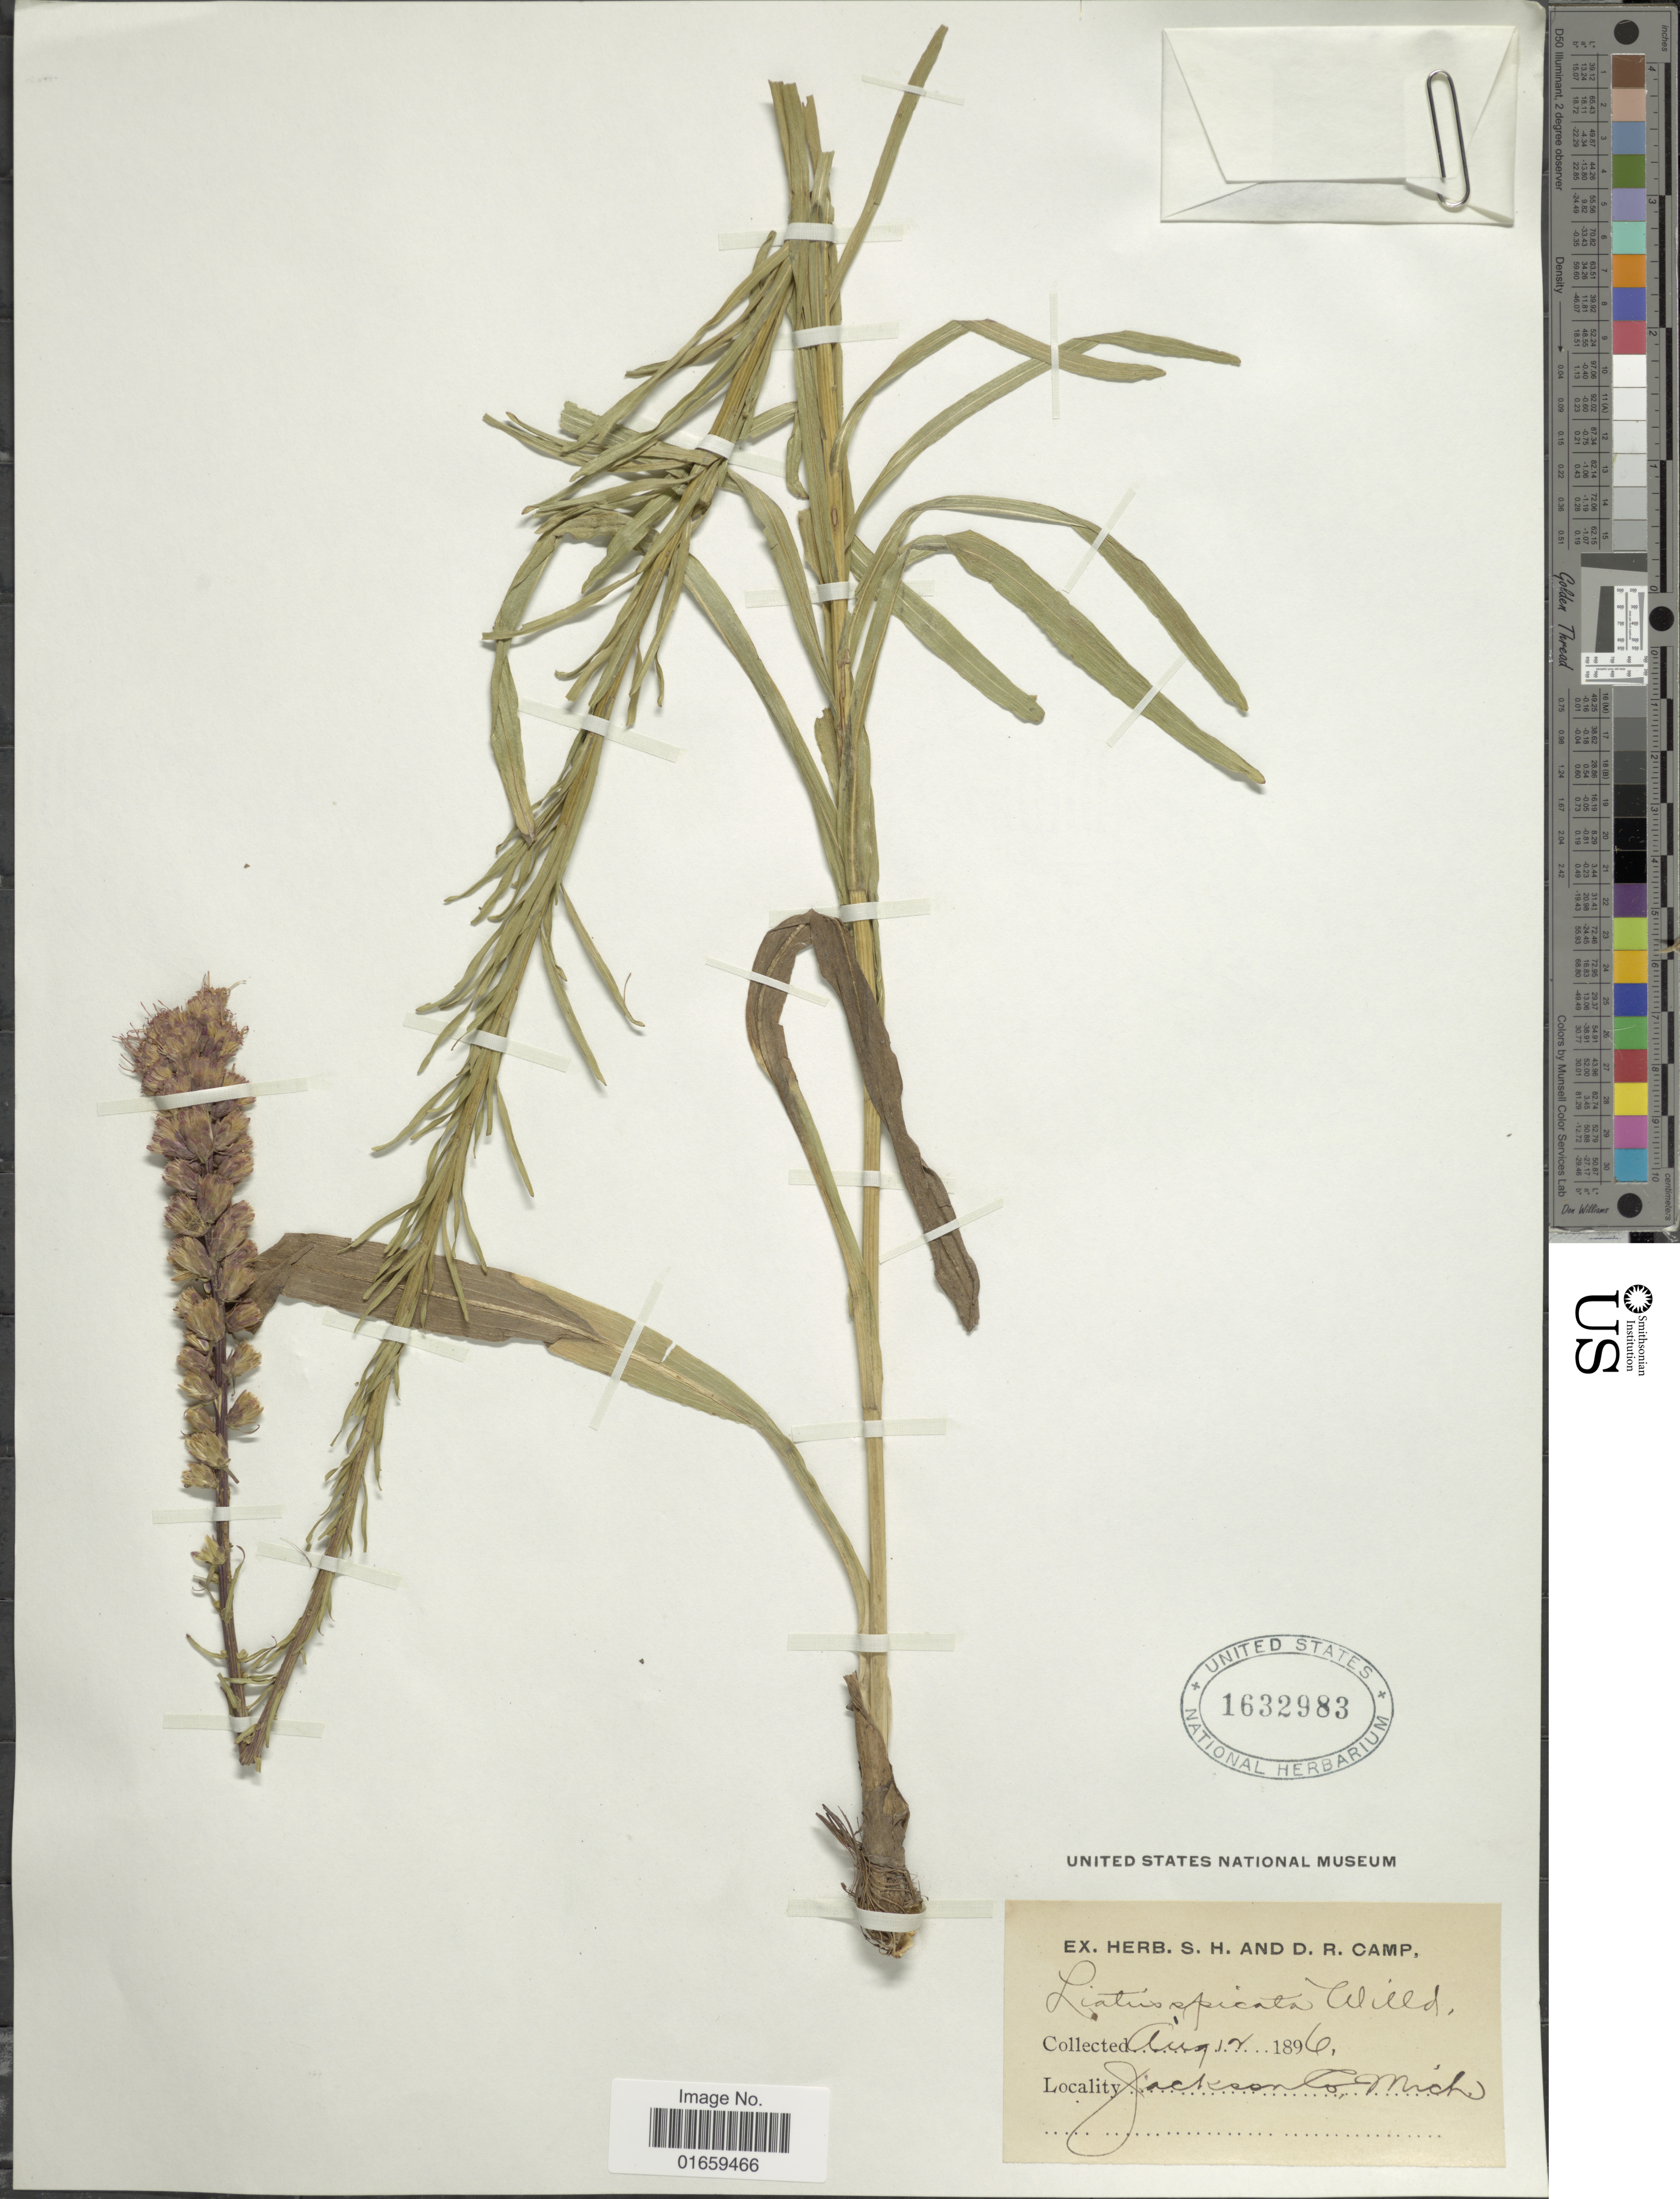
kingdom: Plantae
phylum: Tracheophyta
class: Magnoliopsida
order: Asterales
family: Asteraceae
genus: Liatris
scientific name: Liatris spicata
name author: (L.) Willd.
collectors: ex herb. S. H and D. R. Camp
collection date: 1896-08-12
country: United States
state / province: Michigan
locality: Jackson Co.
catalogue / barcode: US 1632983